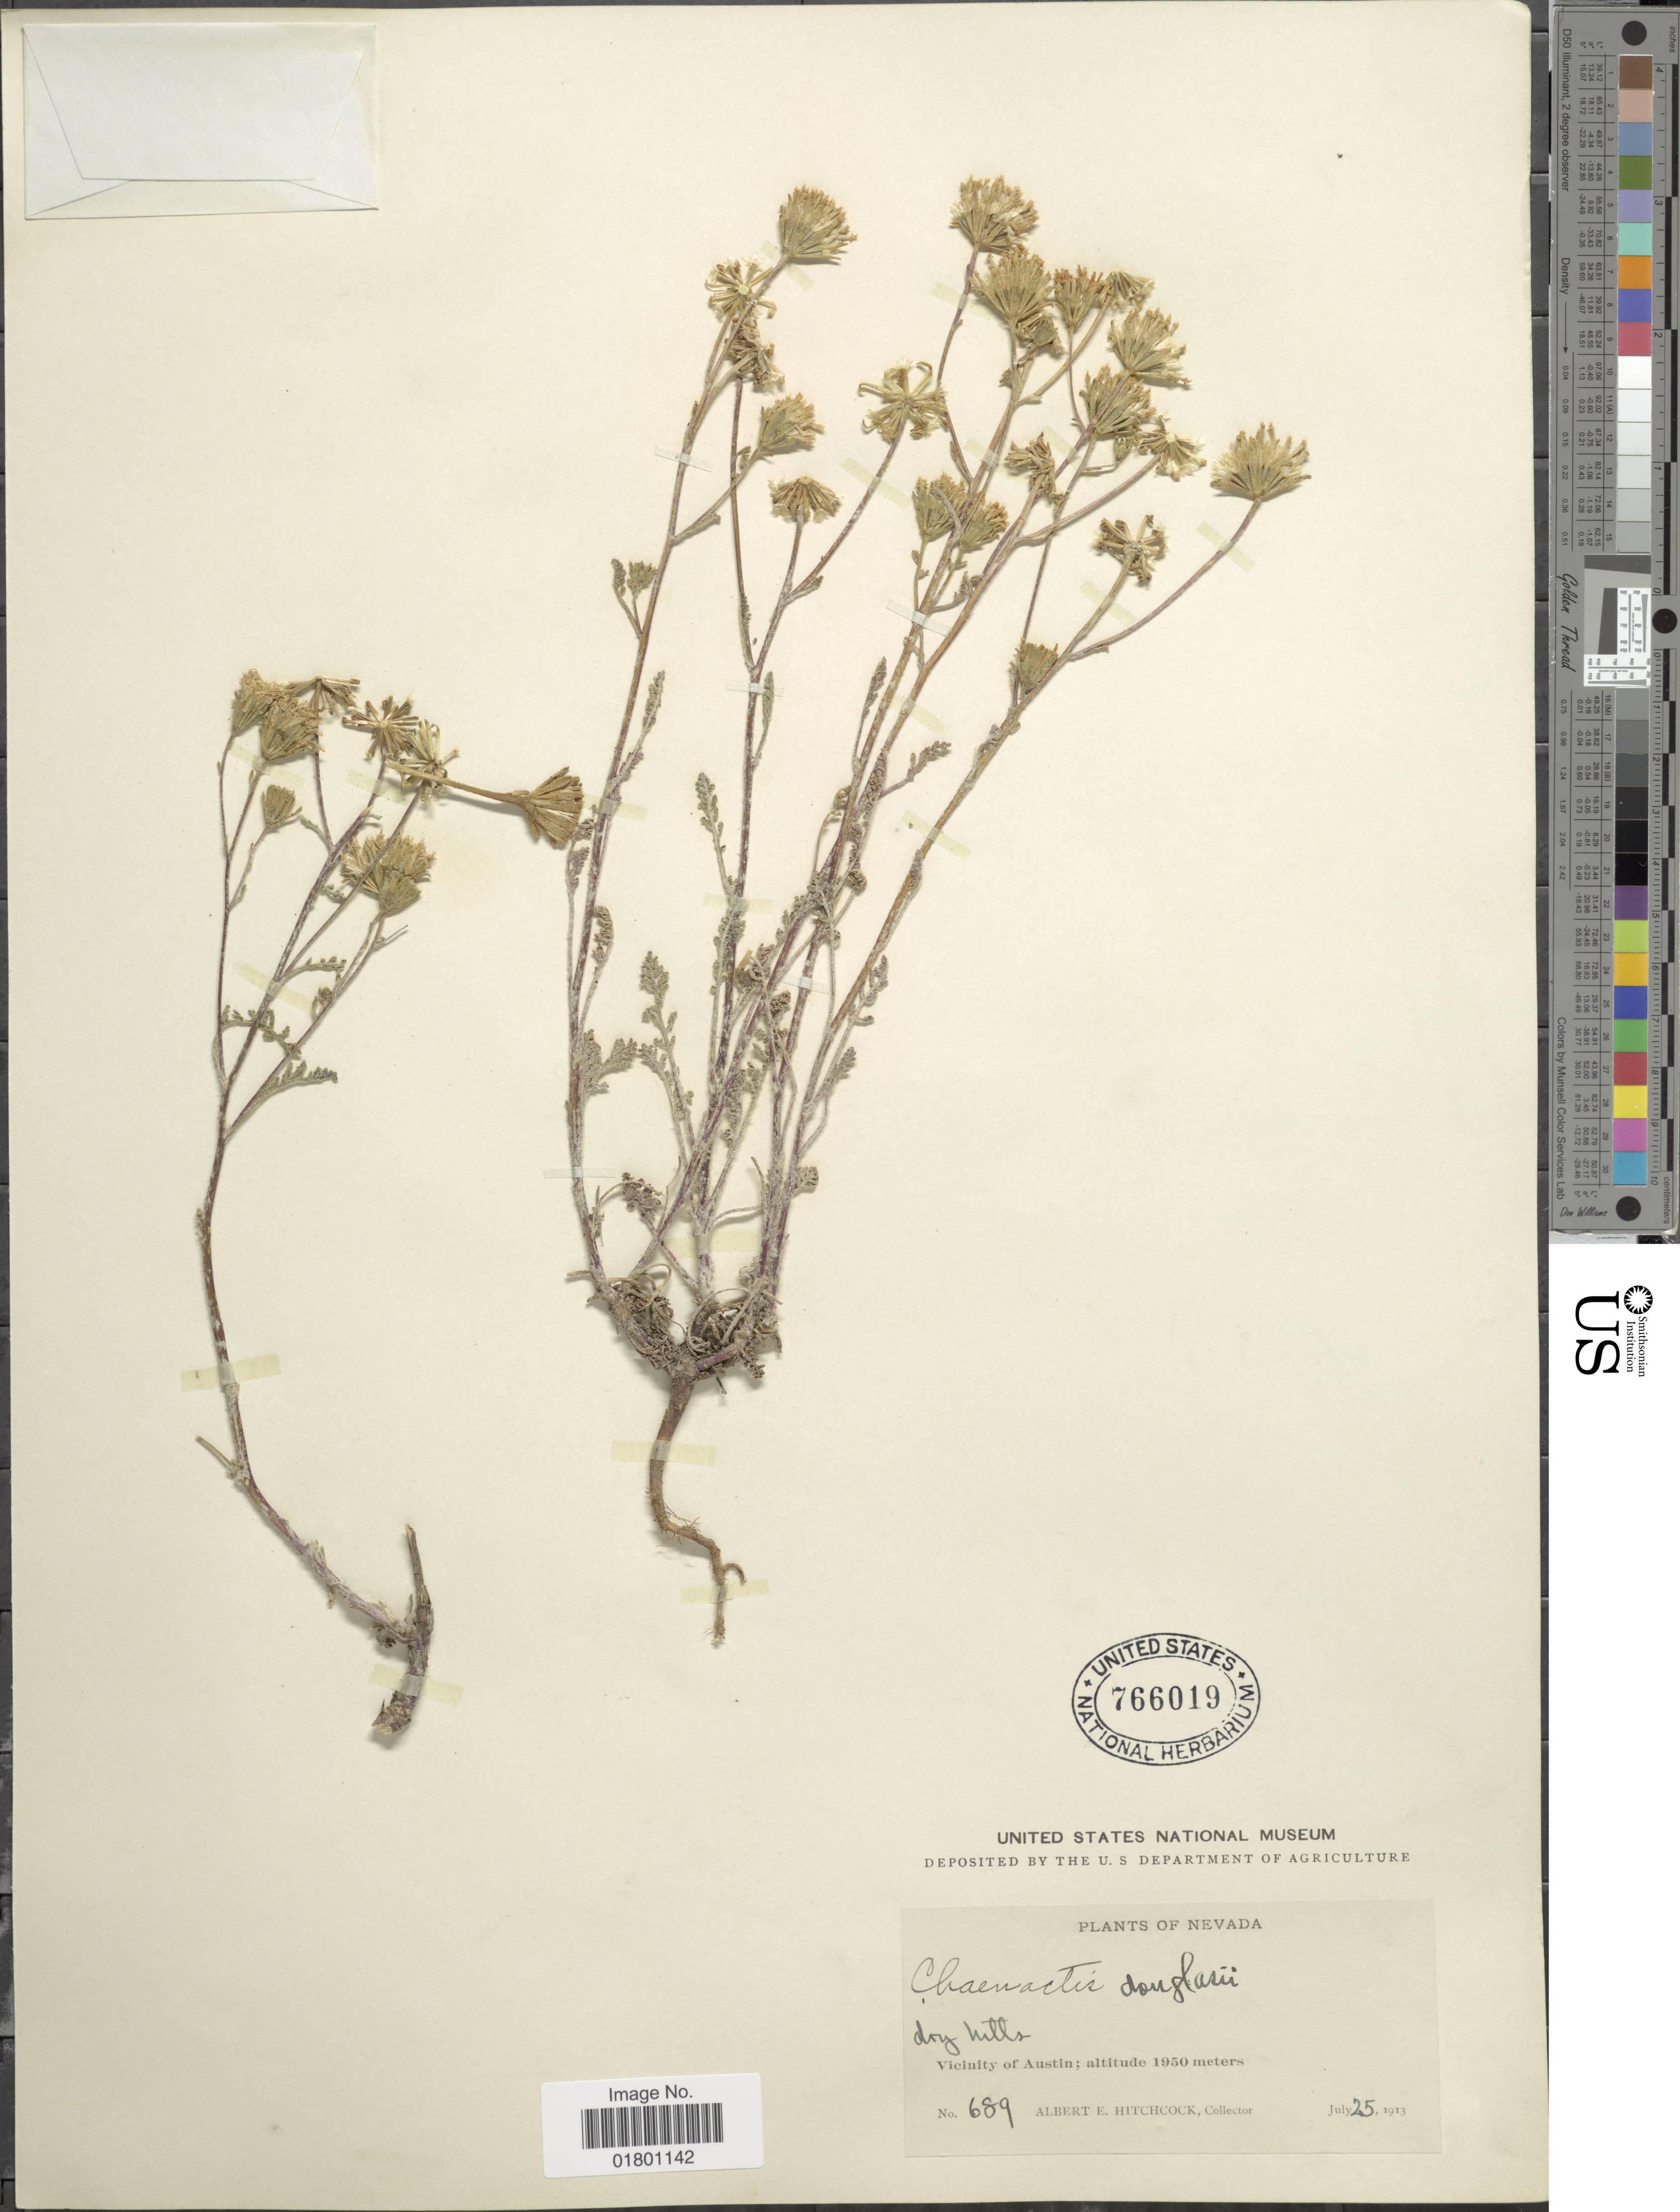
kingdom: Plantae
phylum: Tracheophyta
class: Magnoliopsida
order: Asterales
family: Asteraceae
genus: Chaenactis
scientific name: Chaenactis douglasii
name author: Hook. & Arn.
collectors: A. Hitchcock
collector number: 689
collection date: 1913-07-25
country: United States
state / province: Nevada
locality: Dry hills, Vicinity of Austin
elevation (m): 1950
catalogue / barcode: US 766019